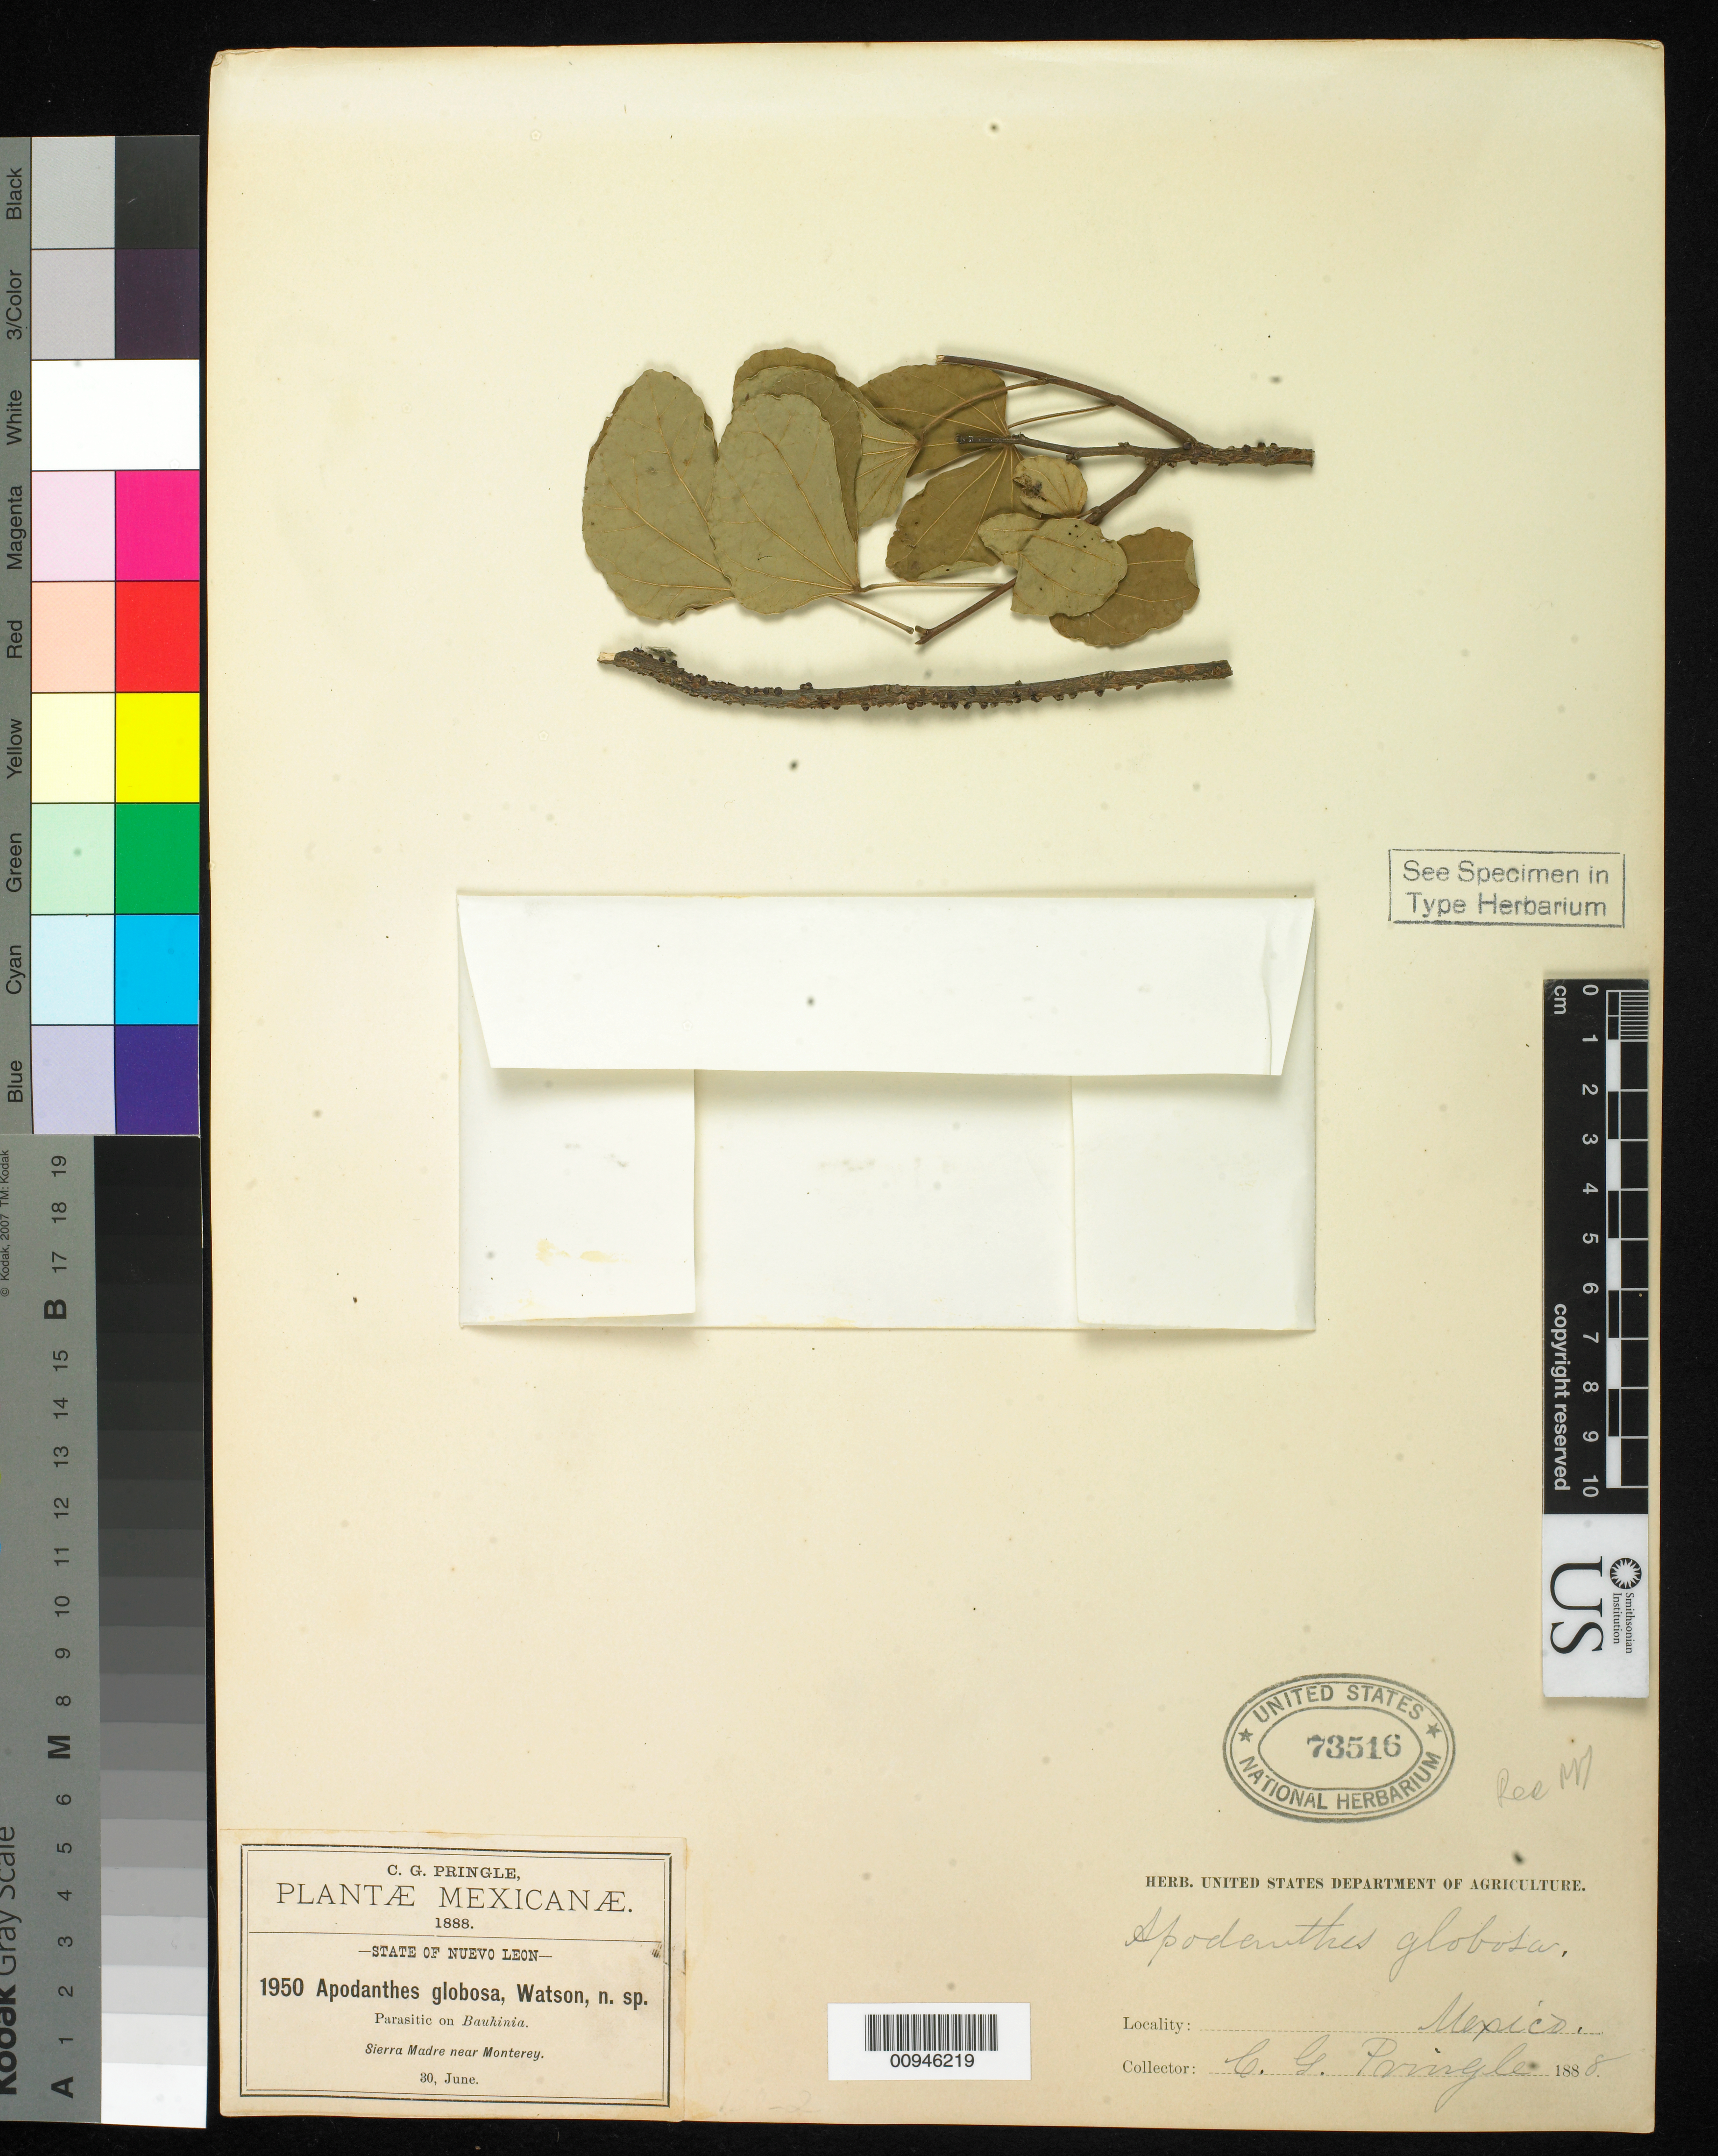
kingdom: Plantae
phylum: Tracheophyta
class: Magnoliopsida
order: Cucurbitales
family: Apodanthaceae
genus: Apodanthes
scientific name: Apodanthes globosa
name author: S. Watson ex B.L. Rob.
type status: Type Collection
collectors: C. G. Pringle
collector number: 1950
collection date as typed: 30 Jun 1888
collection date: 1888-06-30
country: Mexico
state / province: Nuevo León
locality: Sierra Madre, Monterrey.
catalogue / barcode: US 73516